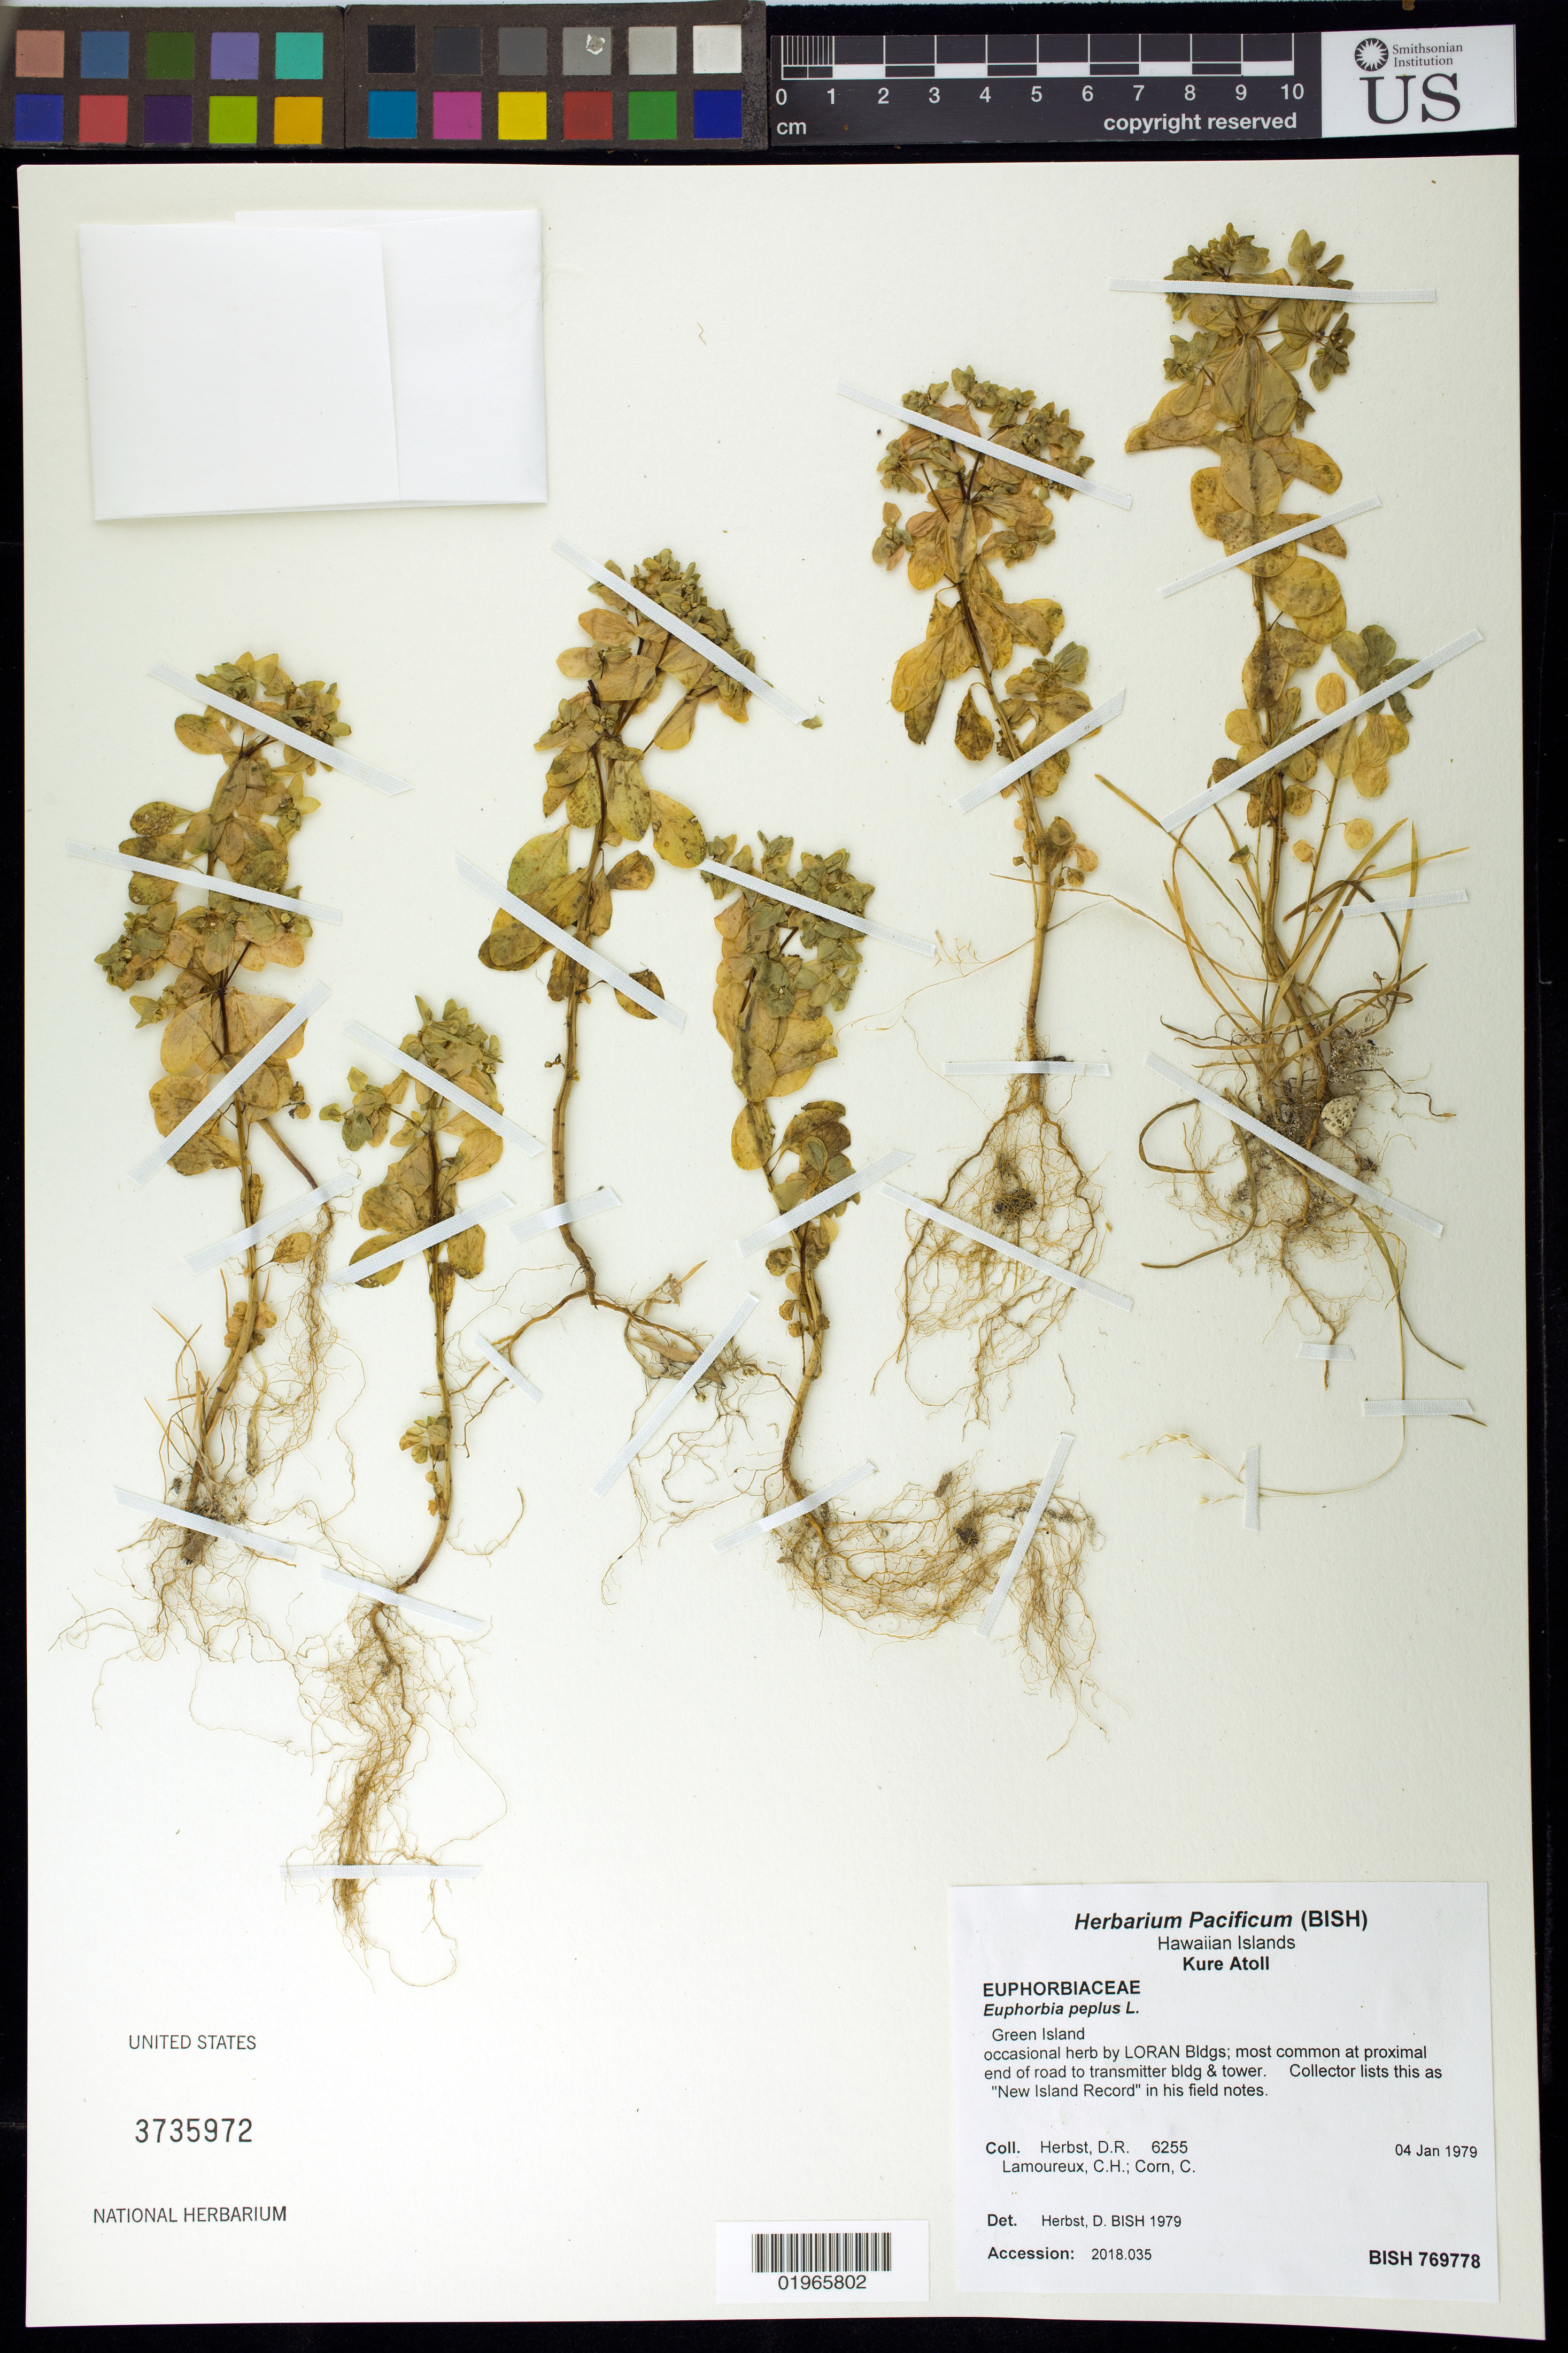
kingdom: Plantae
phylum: Tracheophyta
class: Magnoliopsida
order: Malpighiales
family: Euphorbiaceae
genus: Euphorbia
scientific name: Euphorbia peplus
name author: L.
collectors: D. R. Herbst, C. H. Lamoureux & C. Corn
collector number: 6255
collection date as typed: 4 Jan 1979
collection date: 1979-01-04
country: United States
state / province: Hawaii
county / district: Honolulu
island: Kure Atoll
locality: Green Isand, LORAN Buildings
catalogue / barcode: US 3735972